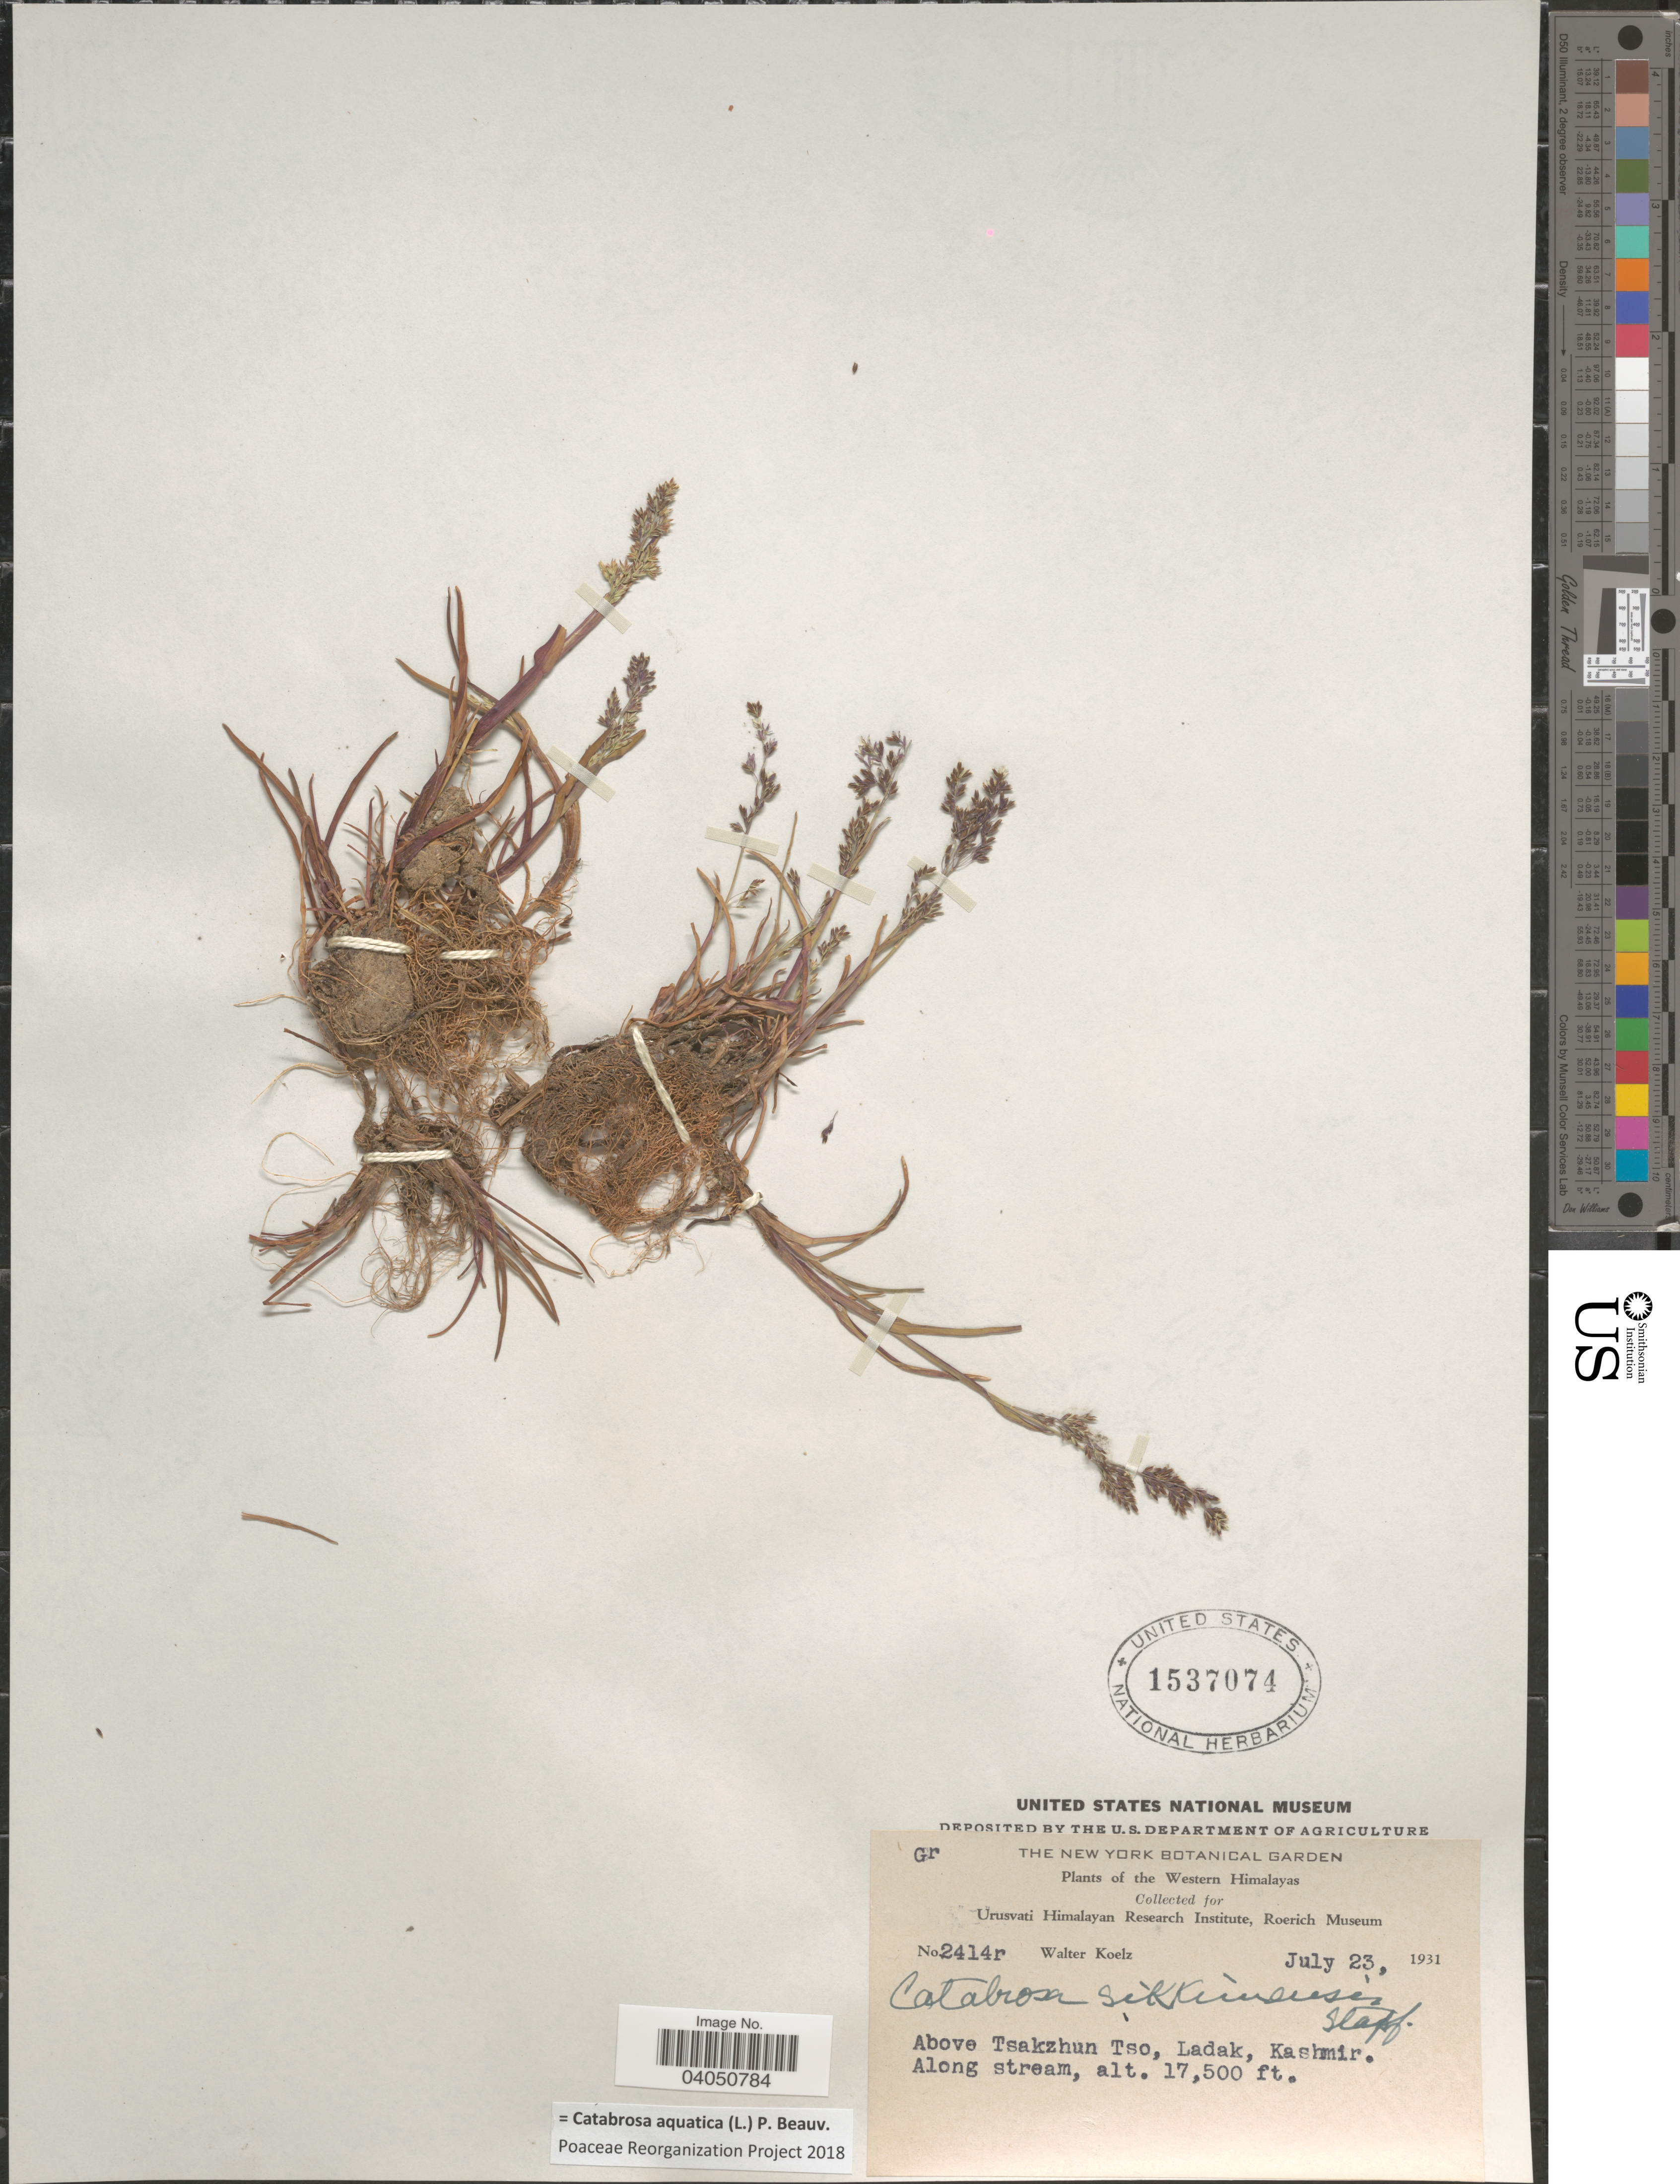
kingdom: Plantae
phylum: Tracheophyta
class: Liliopsida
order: Poales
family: Poaceae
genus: Catabrosa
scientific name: Catabrosa aquatica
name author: (L.) P. Beauv.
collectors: W. N. Koelz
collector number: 2414r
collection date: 1931-07-23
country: India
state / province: Ladakh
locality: Western Himalayas. Above Tsakzhun Tso, Ladak, Kashmir.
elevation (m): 5334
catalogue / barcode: US 1537074